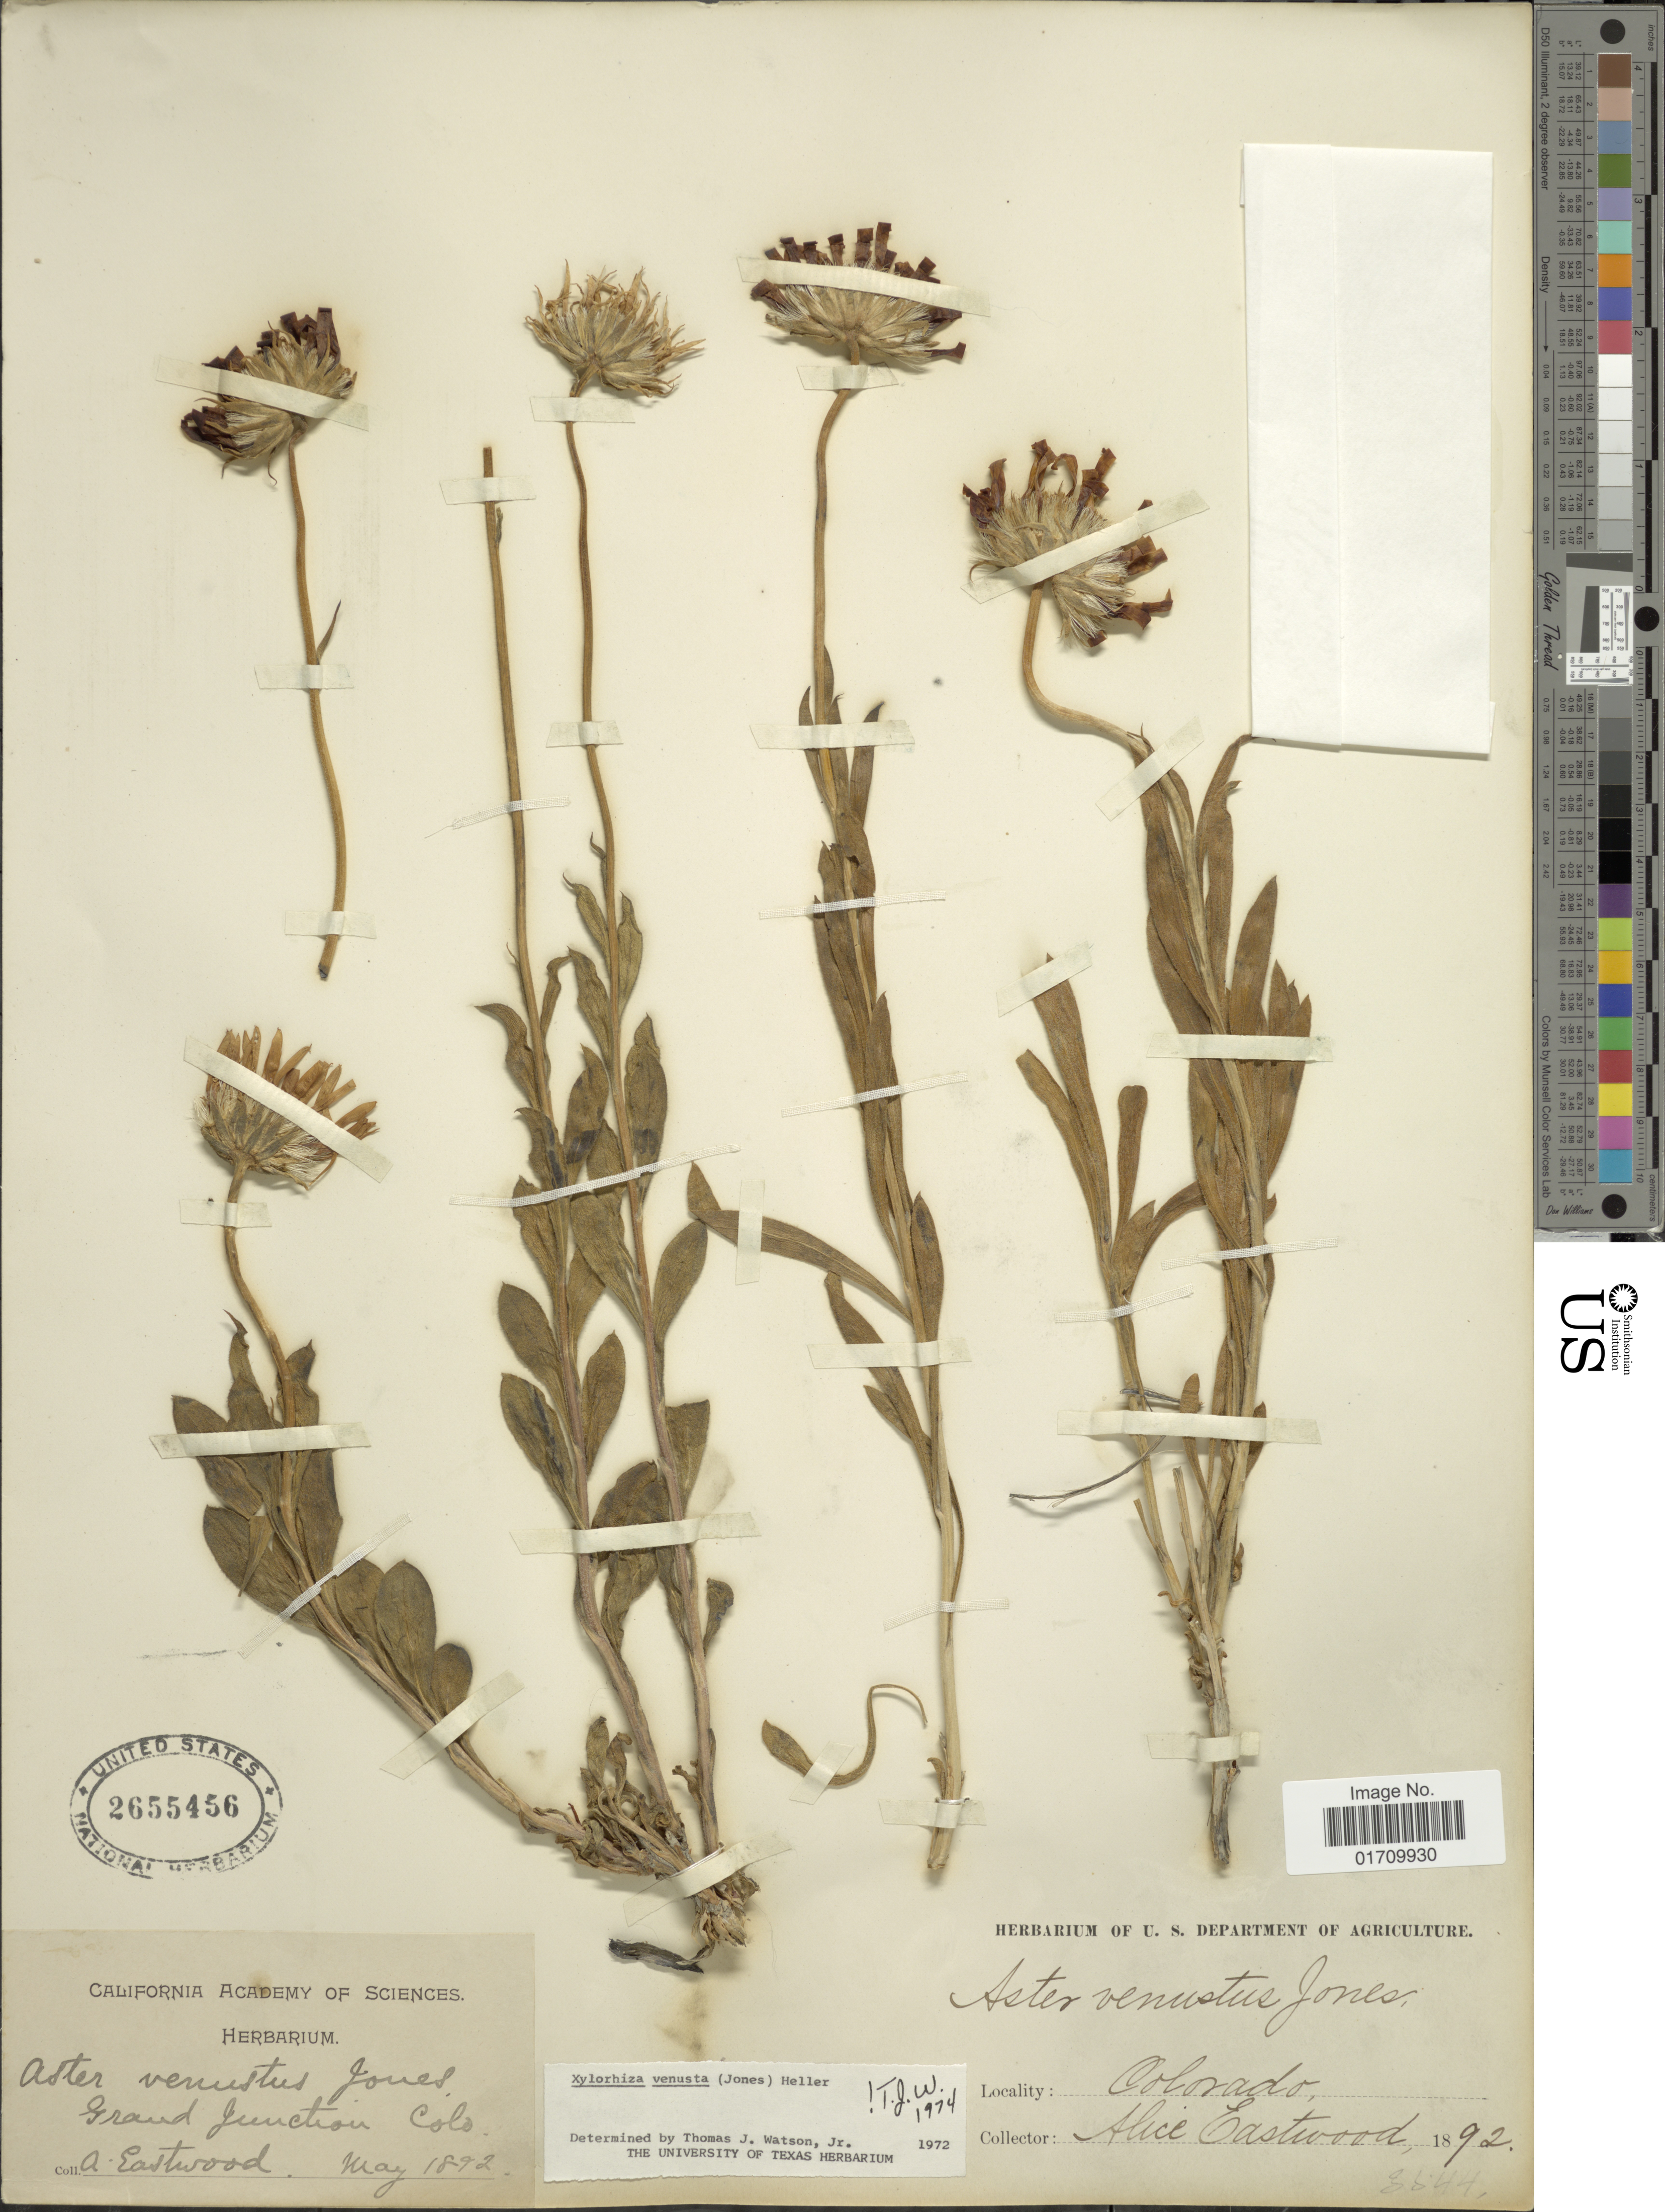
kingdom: Plantae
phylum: Tracheophyta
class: Magnoliopsida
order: Asterales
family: Asteraceae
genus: Xylorhiza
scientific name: Xylorhiza venusta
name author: (M.E. Jones) A. Heller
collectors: A. Eastwood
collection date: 1892-05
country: United States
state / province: Colorado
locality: Grand Junction, Colo.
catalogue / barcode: US 2655456